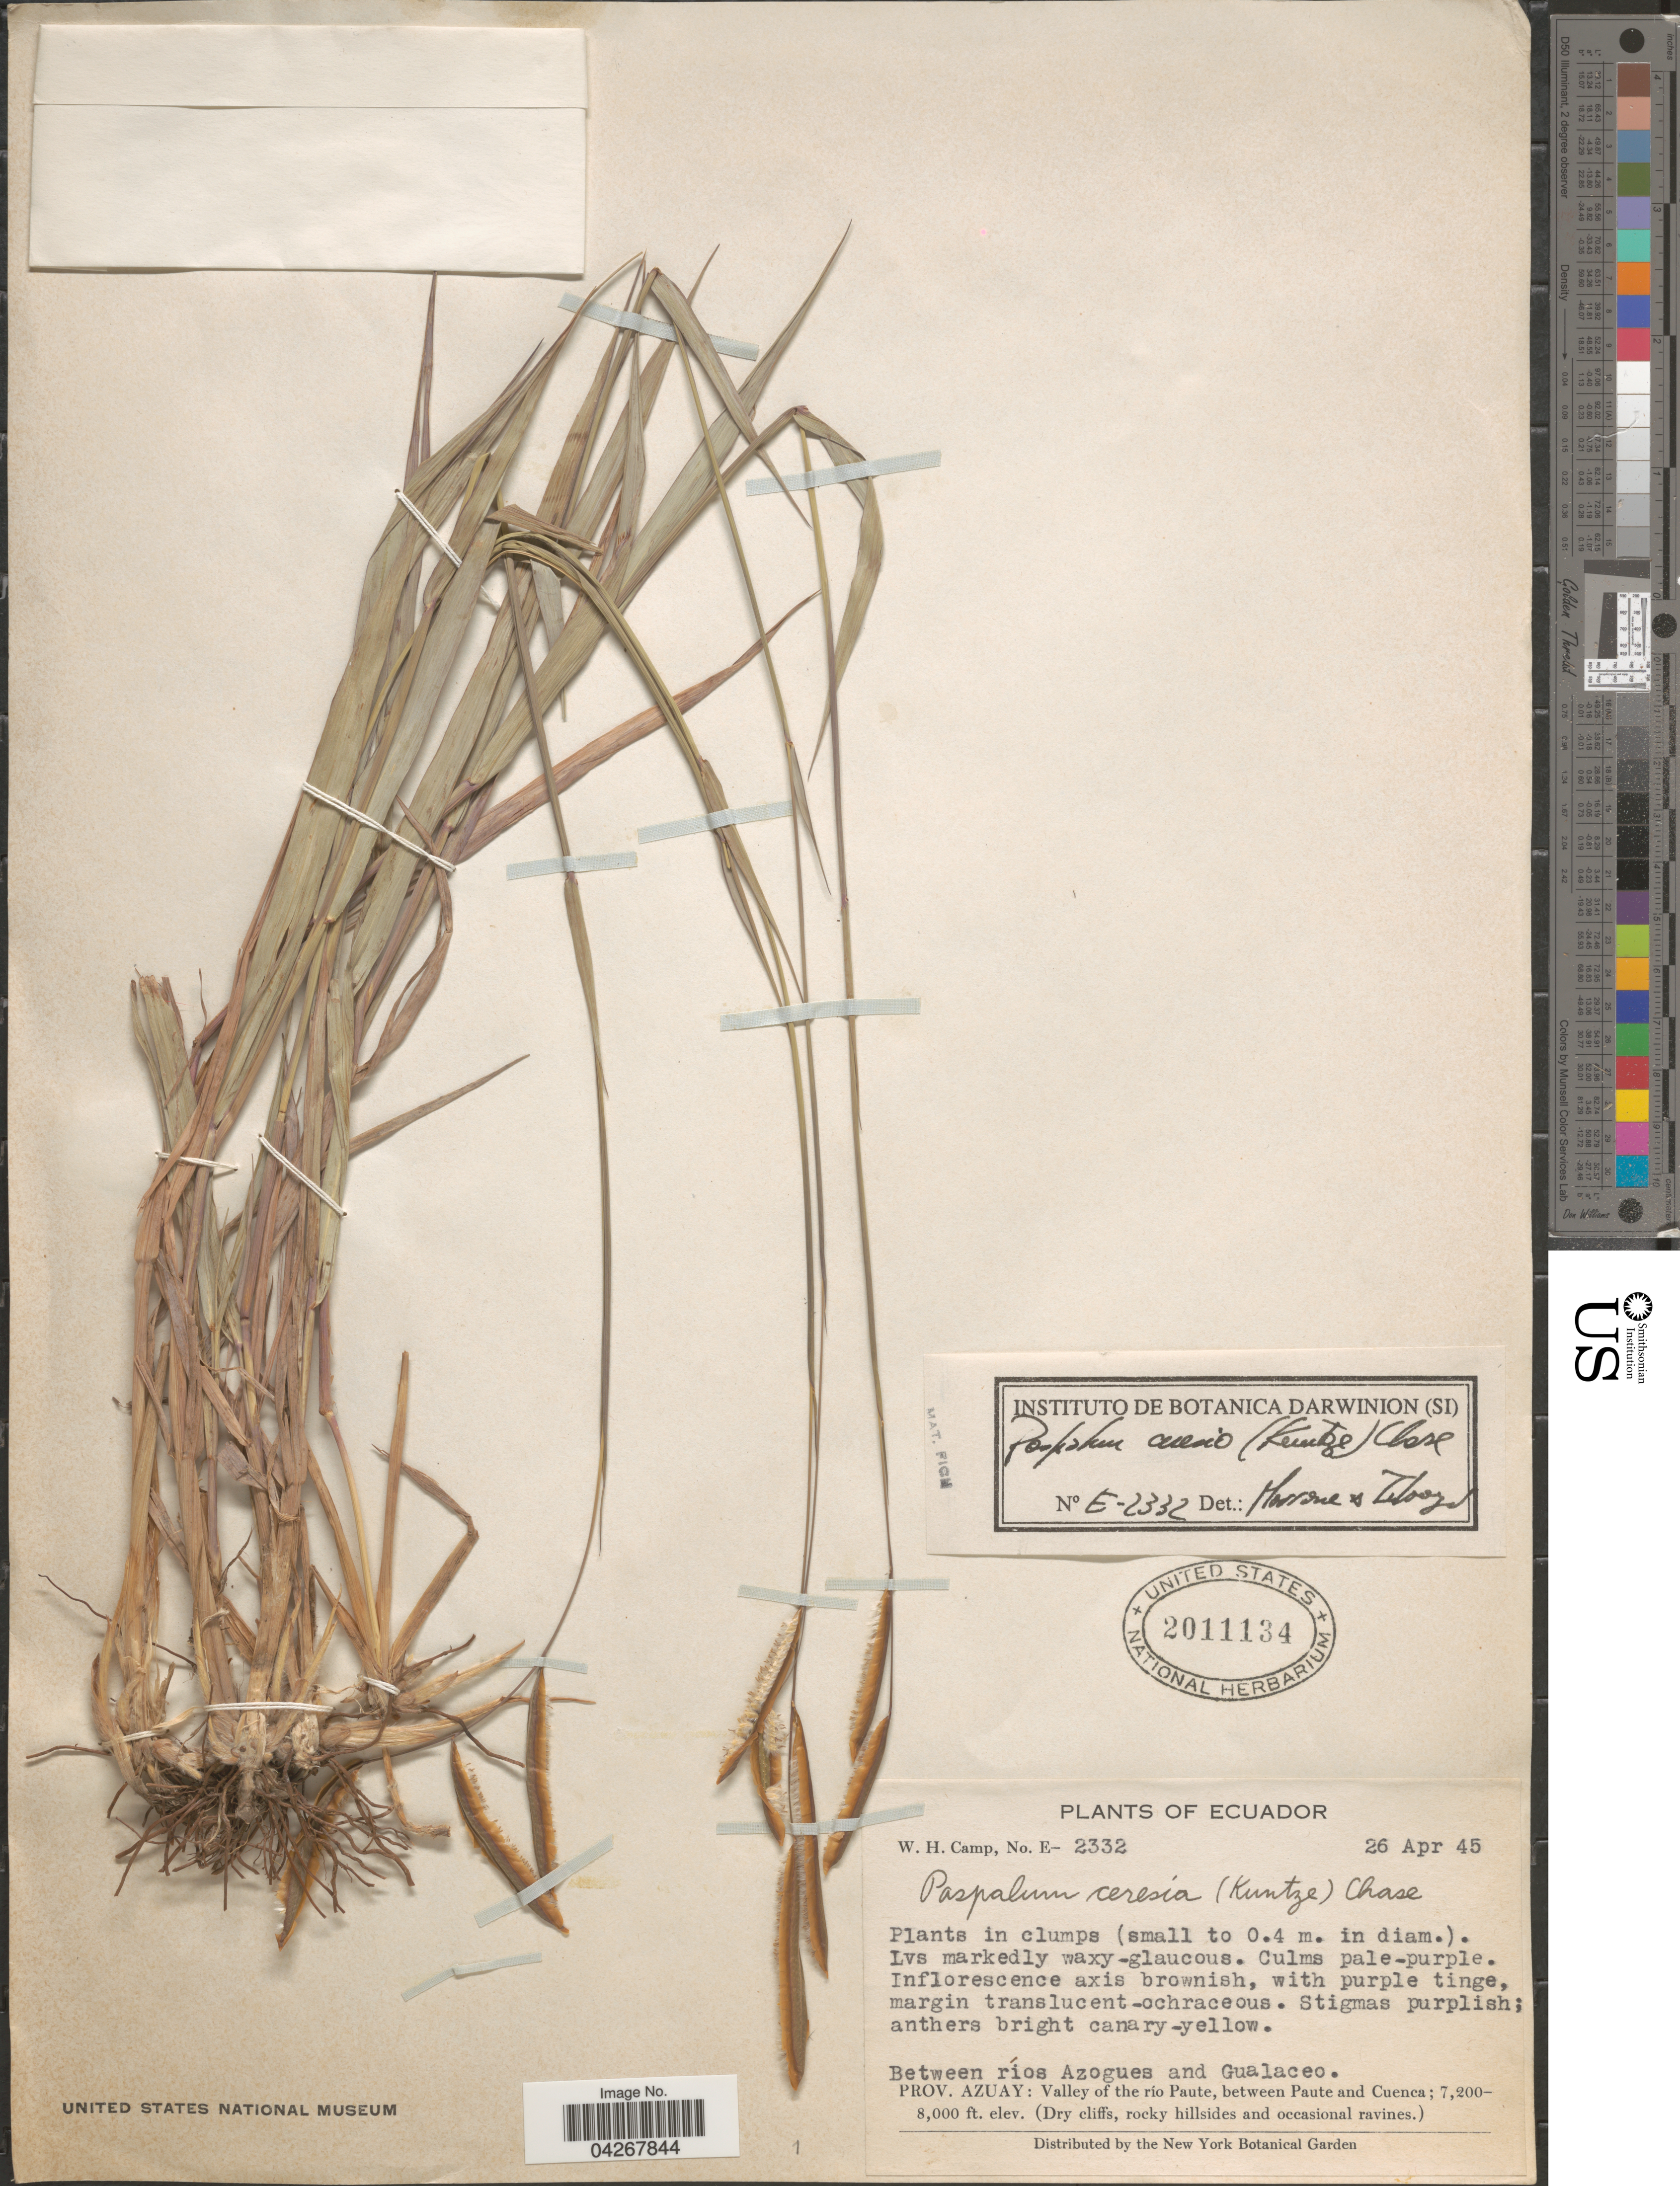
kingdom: Plantae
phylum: Tracheophyta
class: Liliopsida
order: Poales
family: Poaceae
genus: Paspalum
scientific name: Paspalum ceresia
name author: (Kuntze) Chase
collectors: W. H. Camp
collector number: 2332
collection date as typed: Transcribed d/m/y: 26/4/45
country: Ecuador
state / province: Azuay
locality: Between rios Azogues and Gualaceo. Prov. Azuay: Valley of the río Paute, between Paute and Cuenca.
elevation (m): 2195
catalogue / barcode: US 2011134